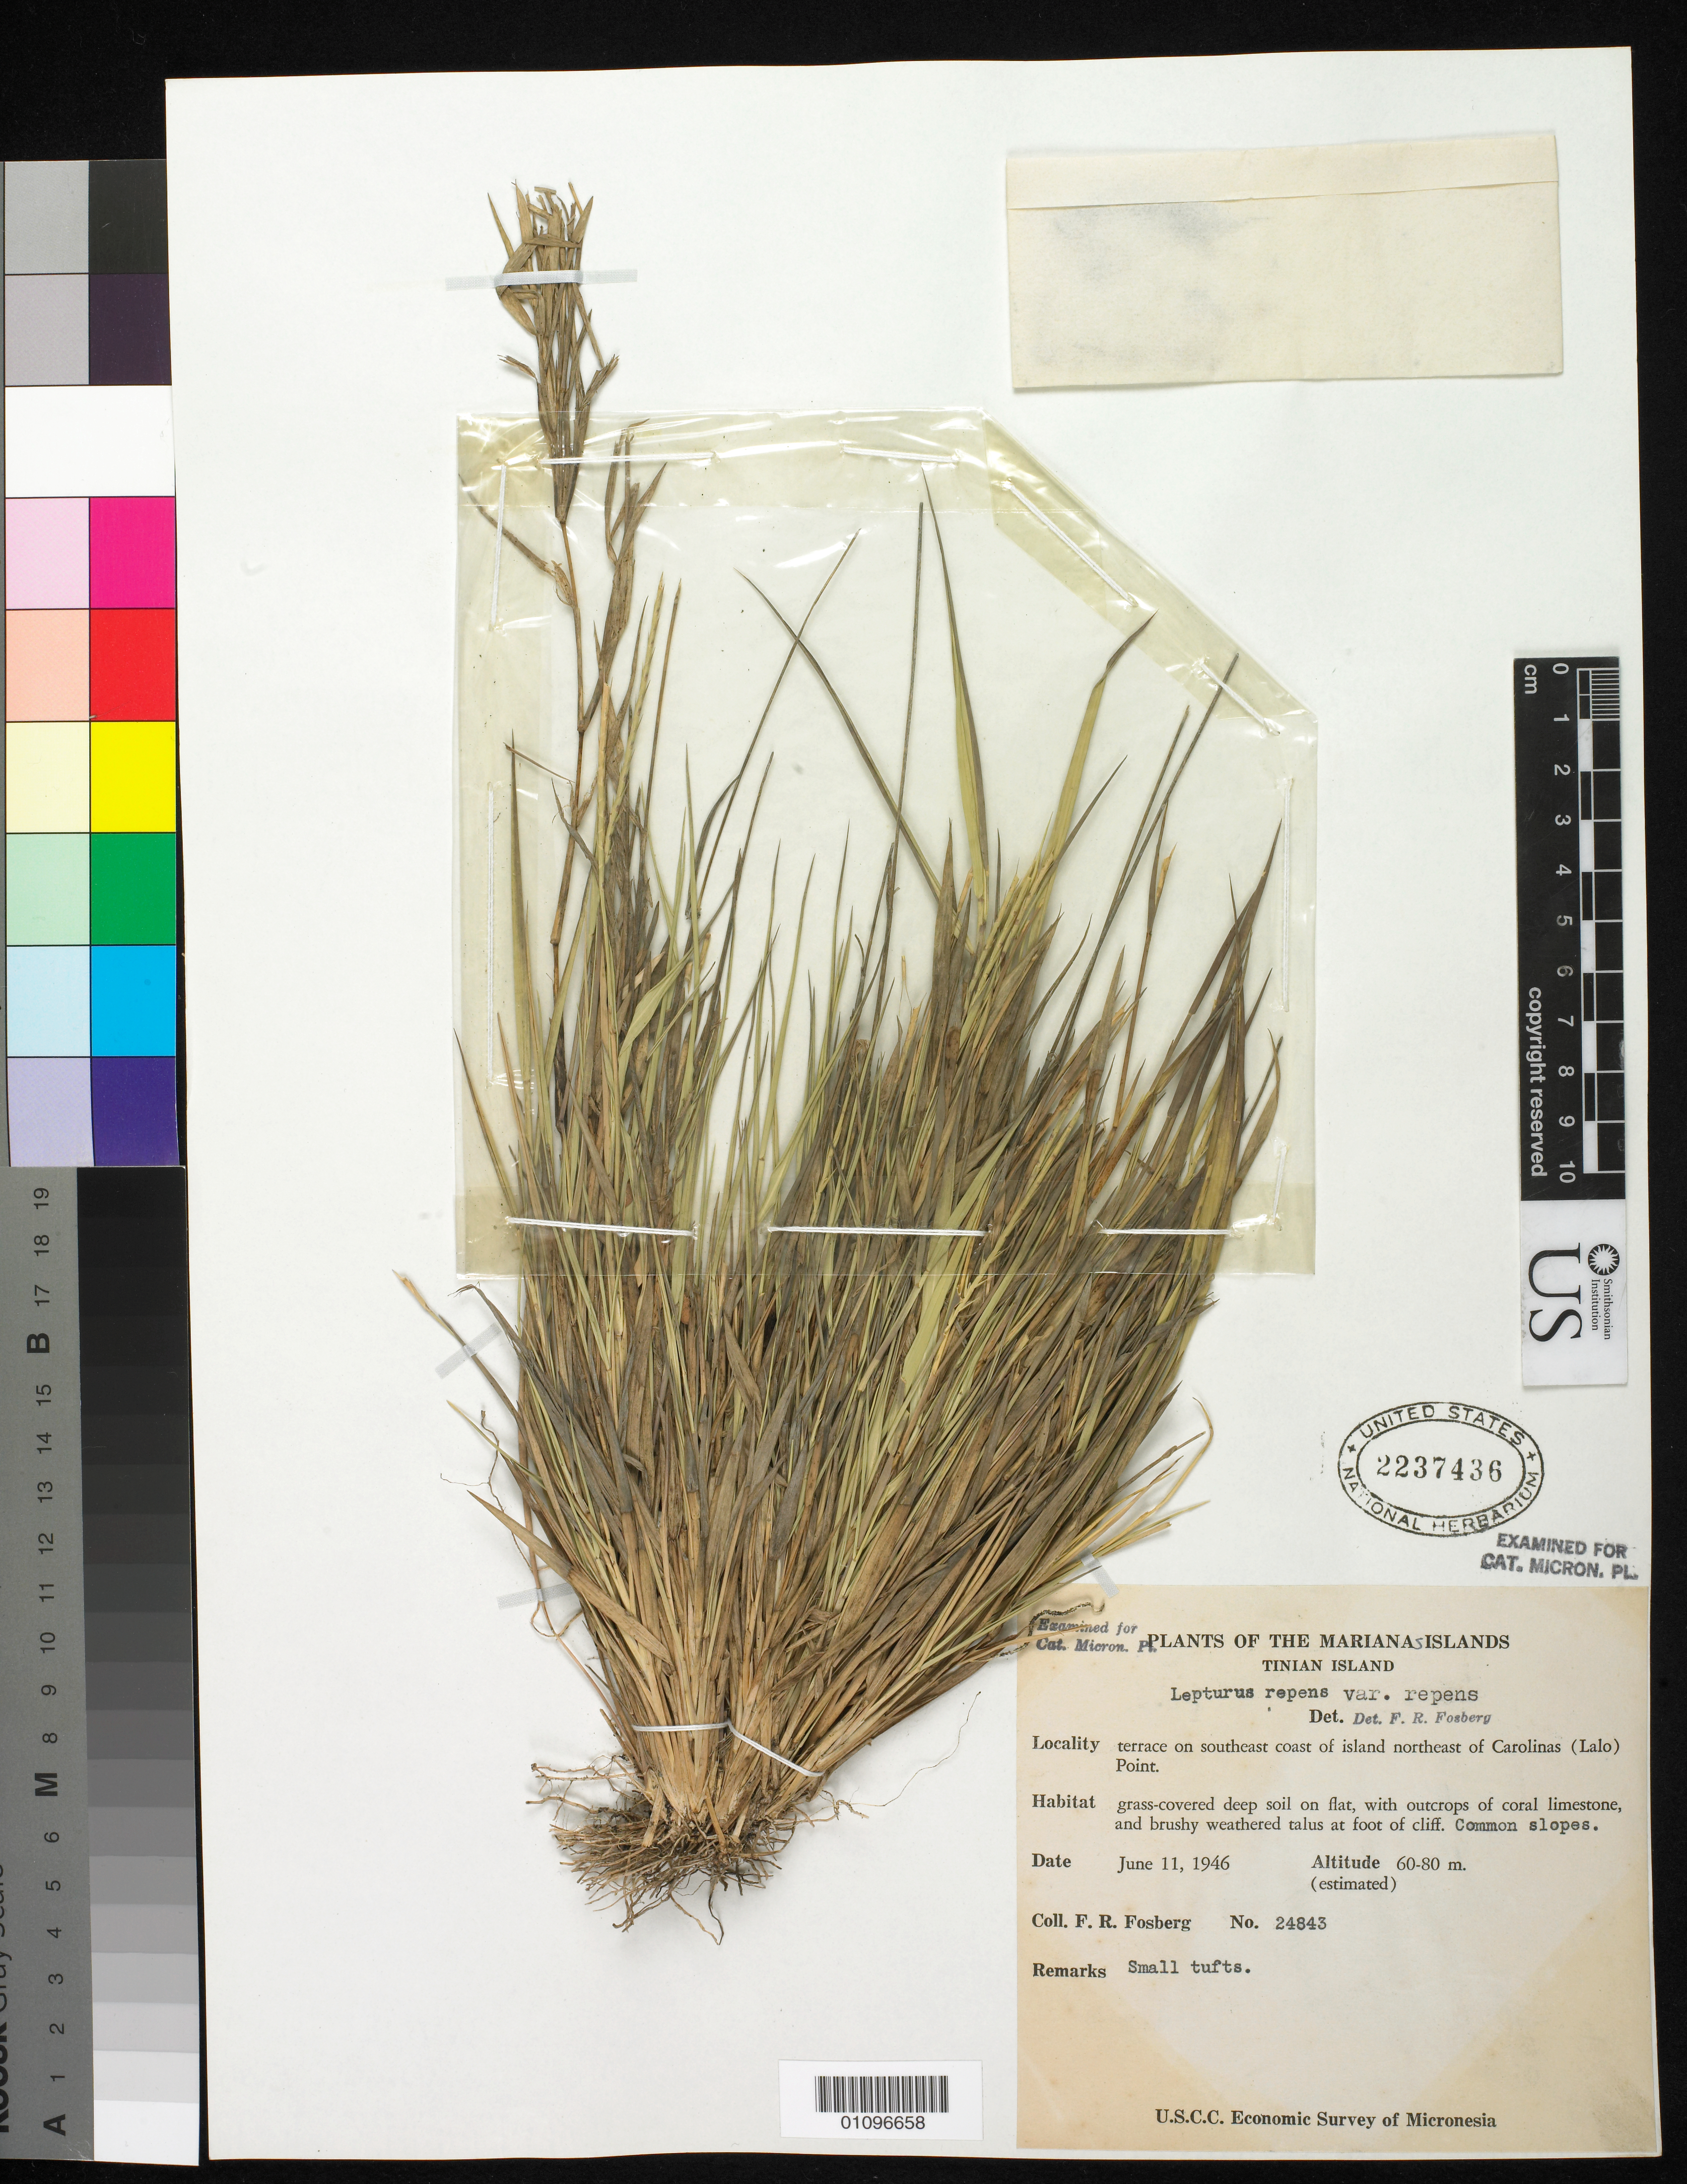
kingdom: Plantae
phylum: Tracheophyta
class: Liliopsida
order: Poales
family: Poaceae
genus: Lepturus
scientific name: Lepturus repens var. repens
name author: (J.R. Forst.) R. Br.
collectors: F. R. Fosberg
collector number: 24843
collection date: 1946-06-11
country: Northern Mariana Islands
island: Tinian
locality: Terrace on SE coast of island NE of Carolinas (Lalo) Point.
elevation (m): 60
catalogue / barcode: US 2237436